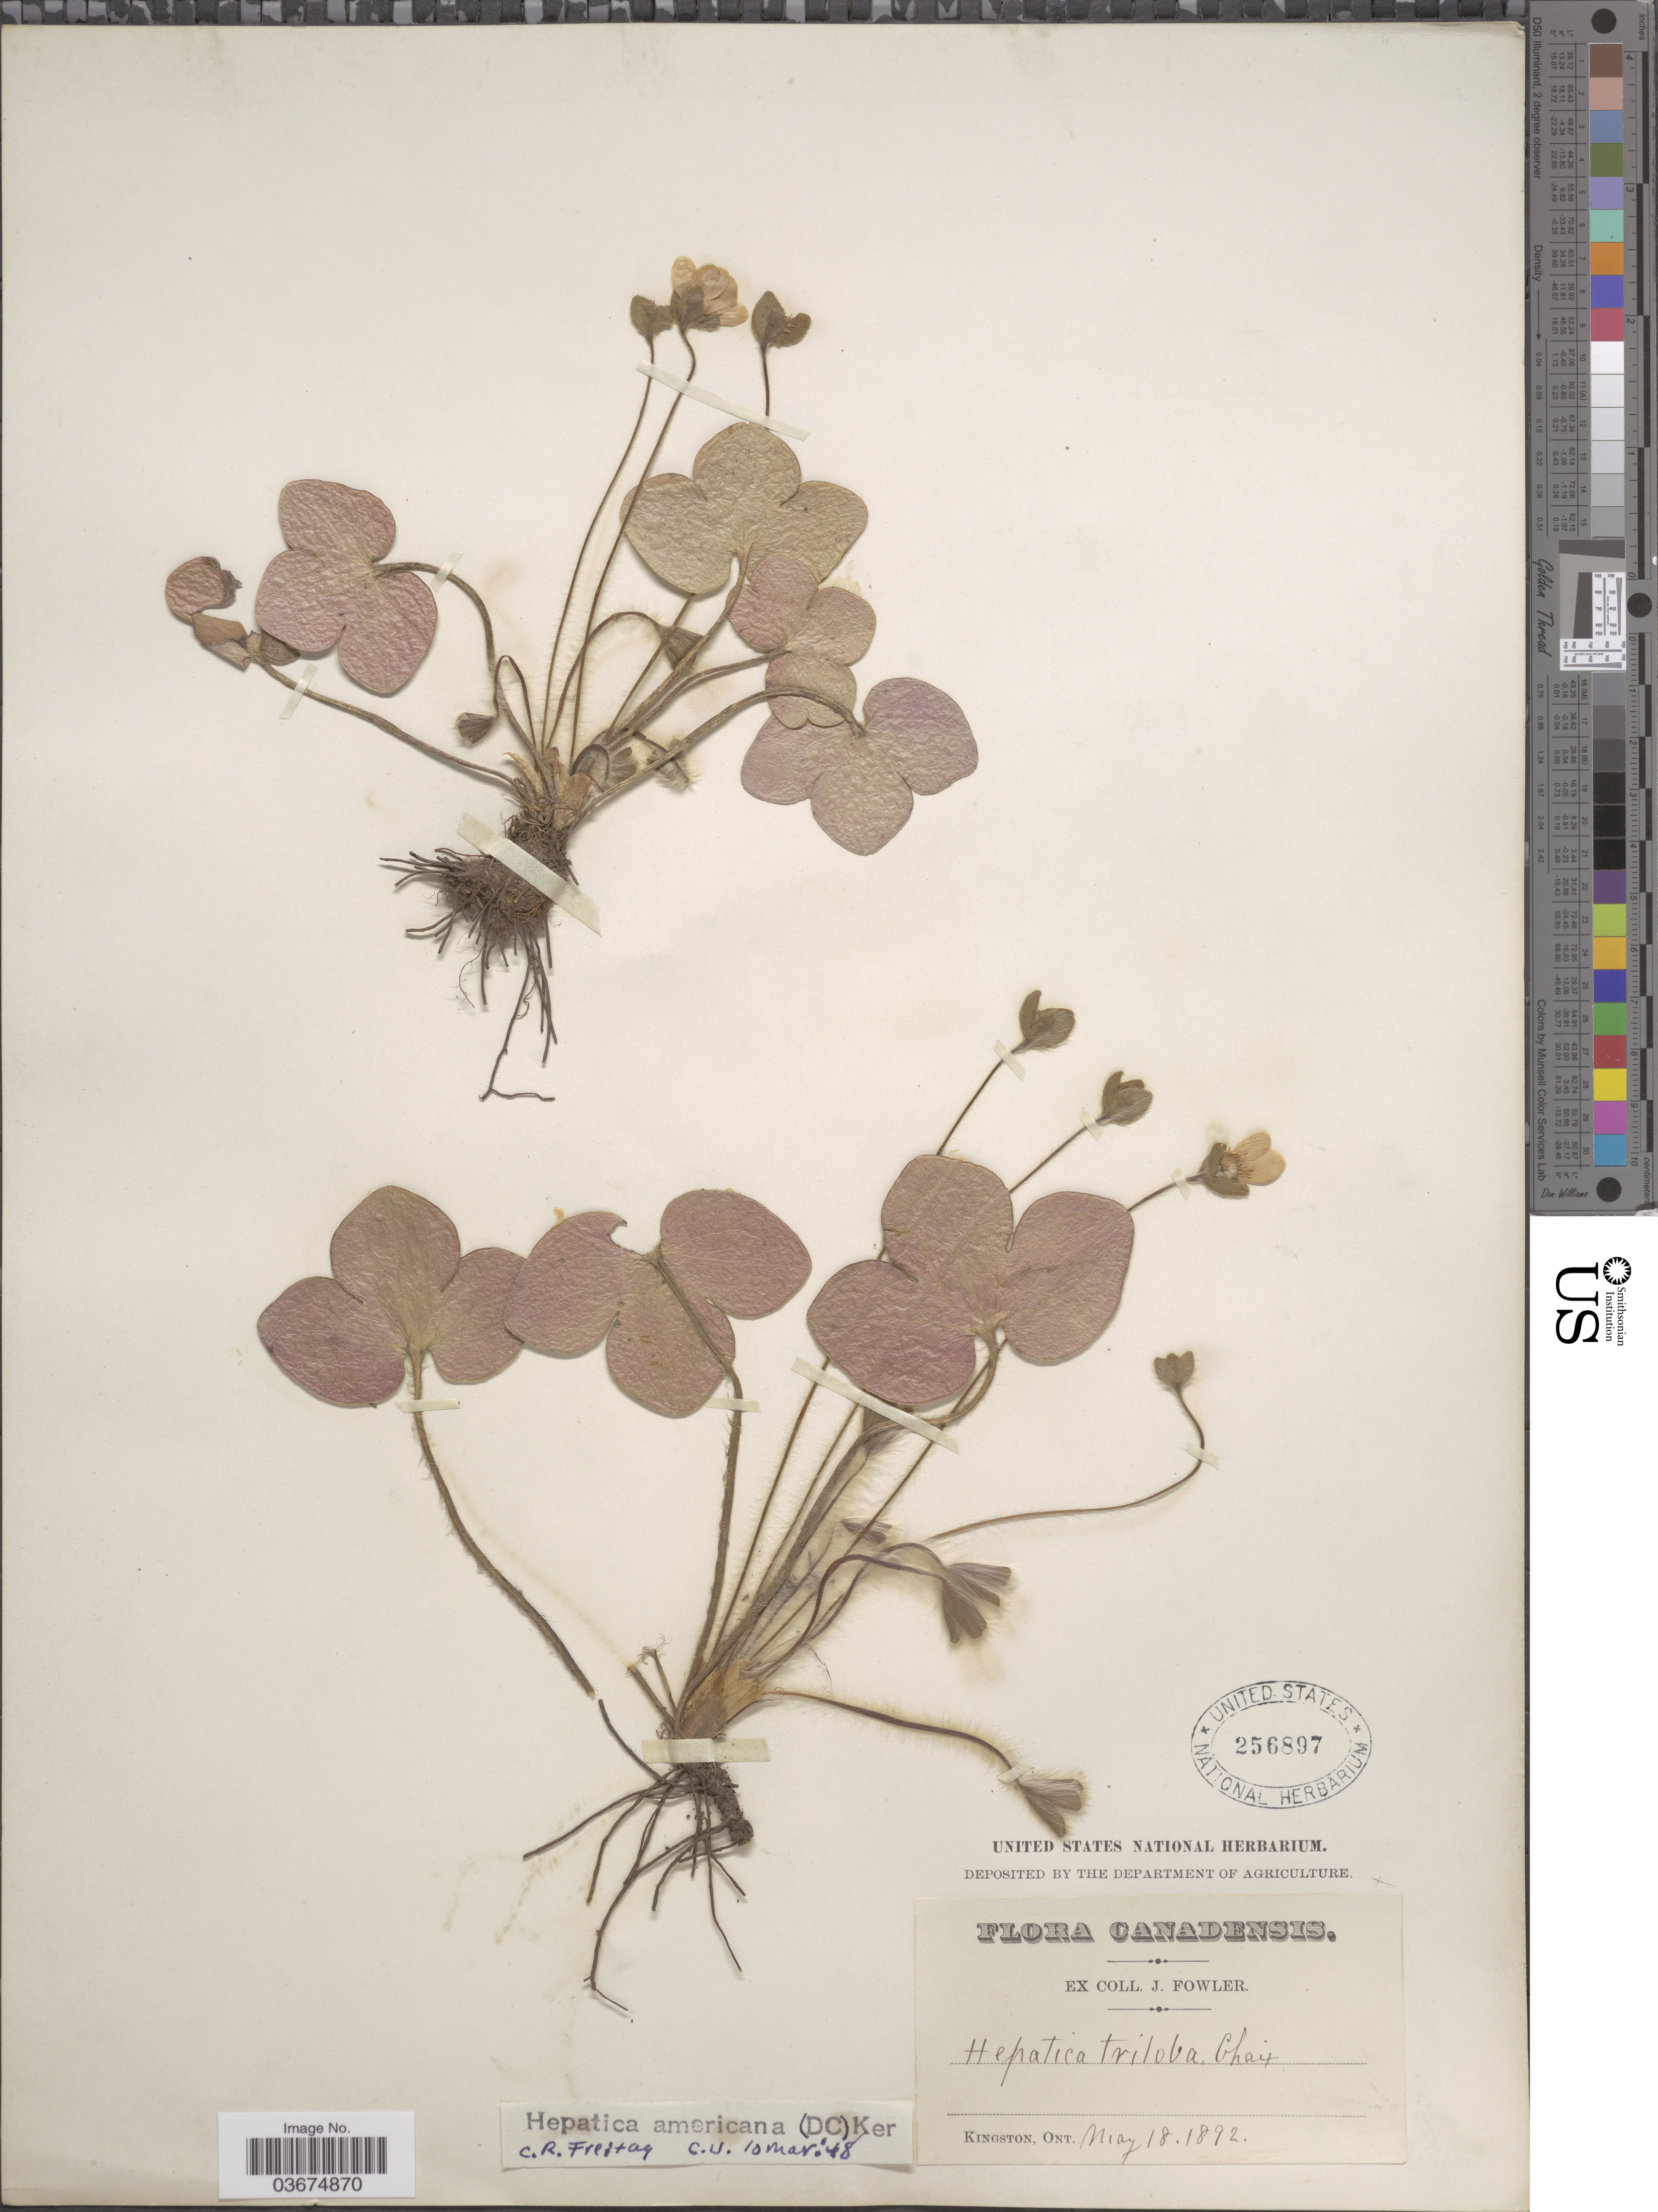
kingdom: Plantae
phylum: Tracheophyta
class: Magnoliopsida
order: Ranunculales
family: Ranunculaceae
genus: Hepatica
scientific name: Hepatica americana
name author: (DC.) Ker Gawl.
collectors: J. Fowler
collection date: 1892-05-18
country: Canada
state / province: Ontario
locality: Kingston.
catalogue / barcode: US 256897